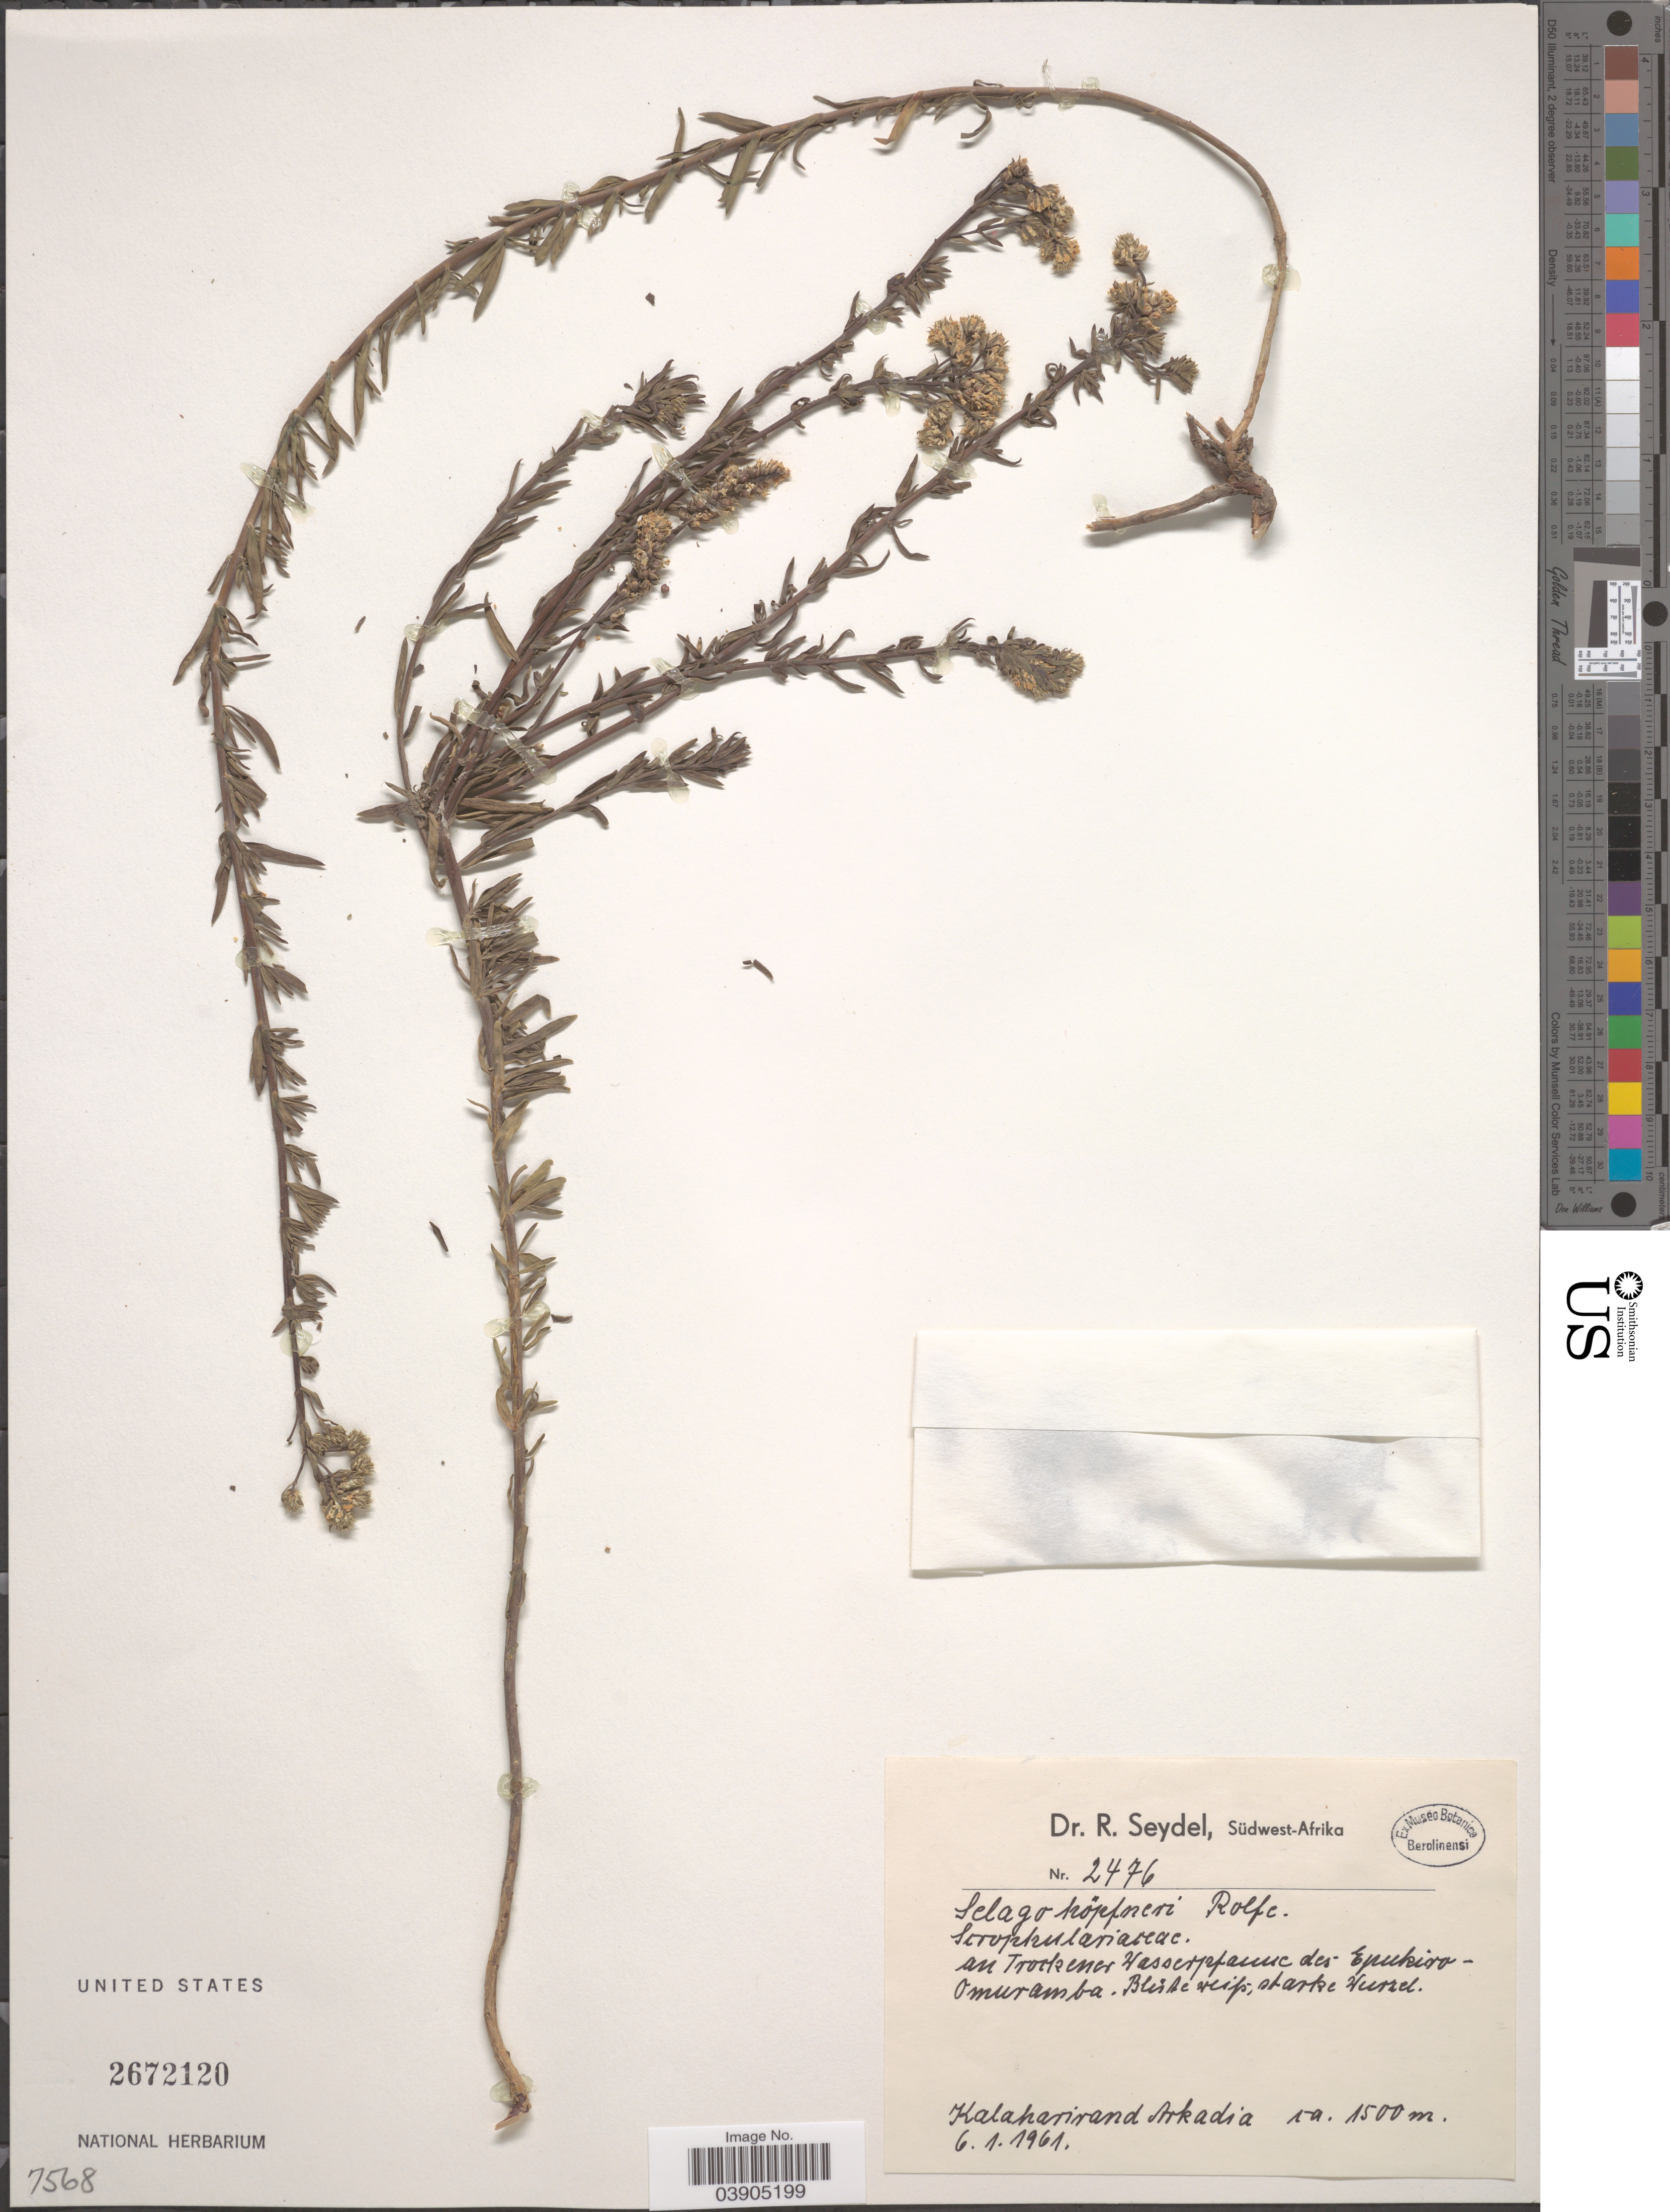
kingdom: Plantae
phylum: Tracheophyta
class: Magnoliopsida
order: Lamiales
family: Scrophulariaceae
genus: Selago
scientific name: Selago hoepfneri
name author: Rolfe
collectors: R. Seydel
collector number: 2476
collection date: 1961-01-06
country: Namibia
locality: Südwest-Afrika. Kalaharirand Arkadia.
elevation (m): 1500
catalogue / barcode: US 2672120